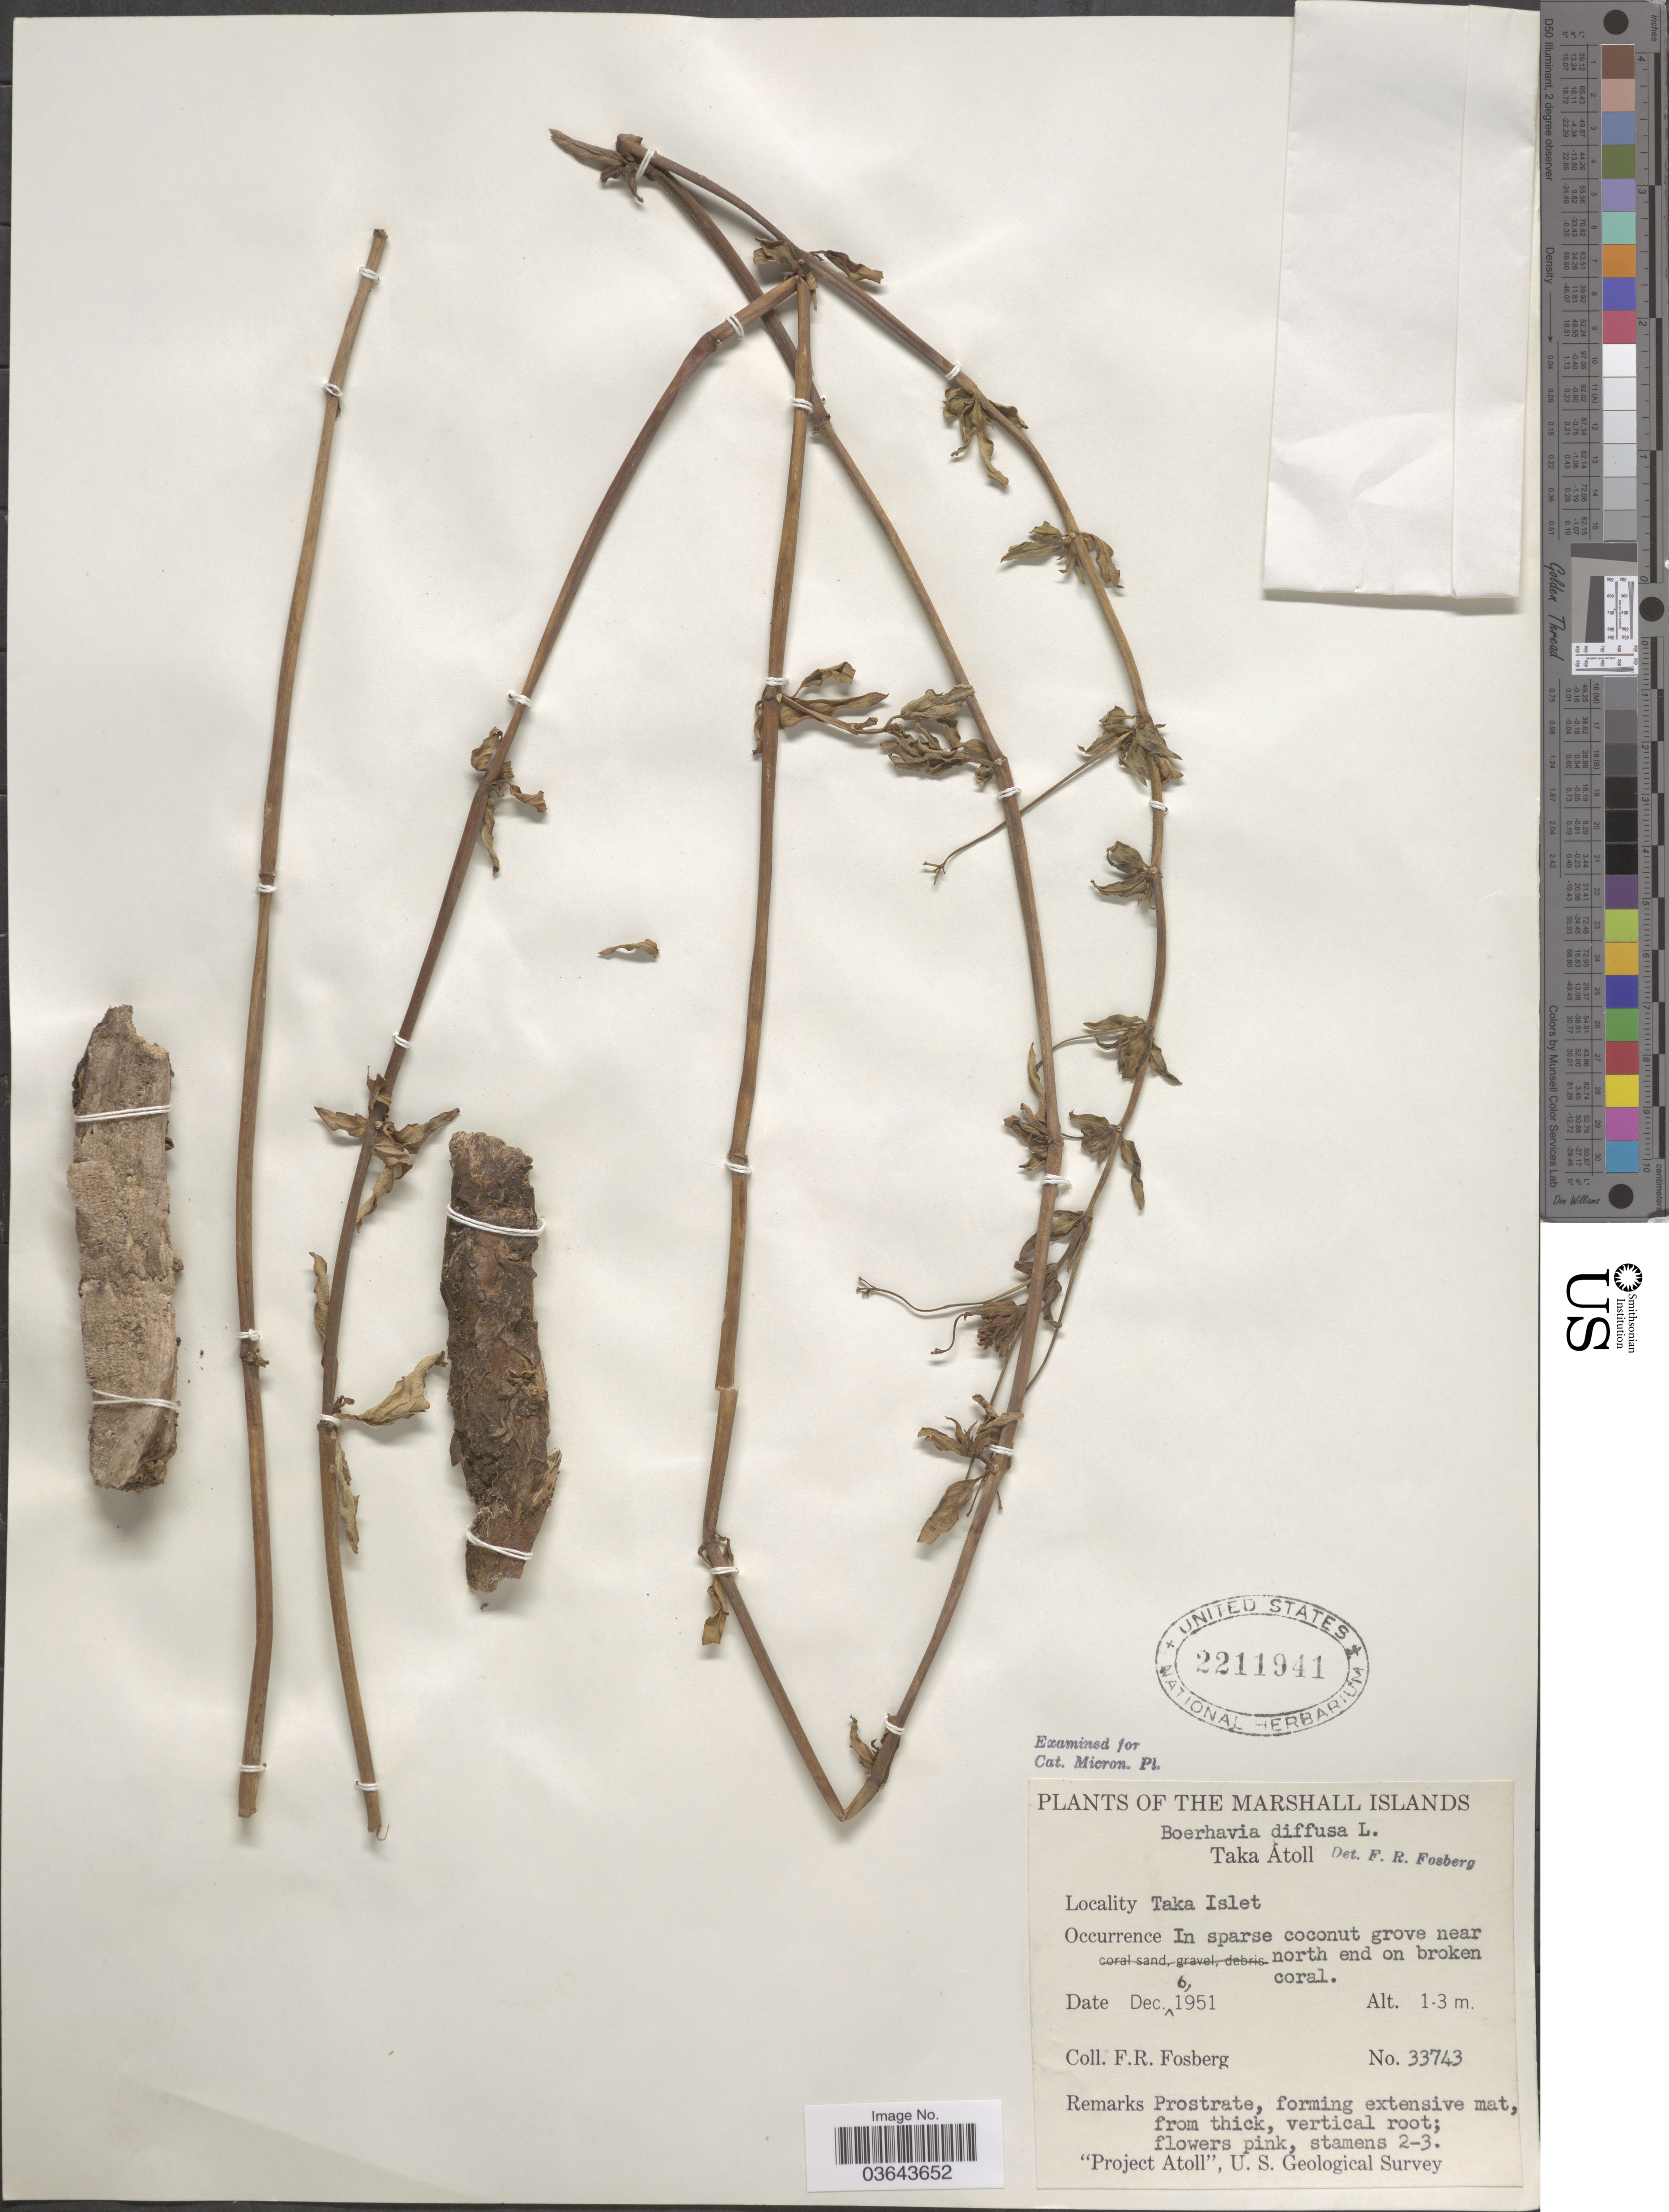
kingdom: Plantae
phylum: Tracheophyta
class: Magnoliopsida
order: Caryophyllales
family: Nyctaginaceae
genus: Boerhavia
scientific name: Boerhavia repens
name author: L.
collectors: F. R. Fosberg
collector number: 33743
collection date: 1951-12-06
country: Marshall Islands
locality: Taka Atoll. Taka Islet. In sparse coconut grove near north end on broken coral.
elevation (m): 1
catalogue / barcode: US 2211941